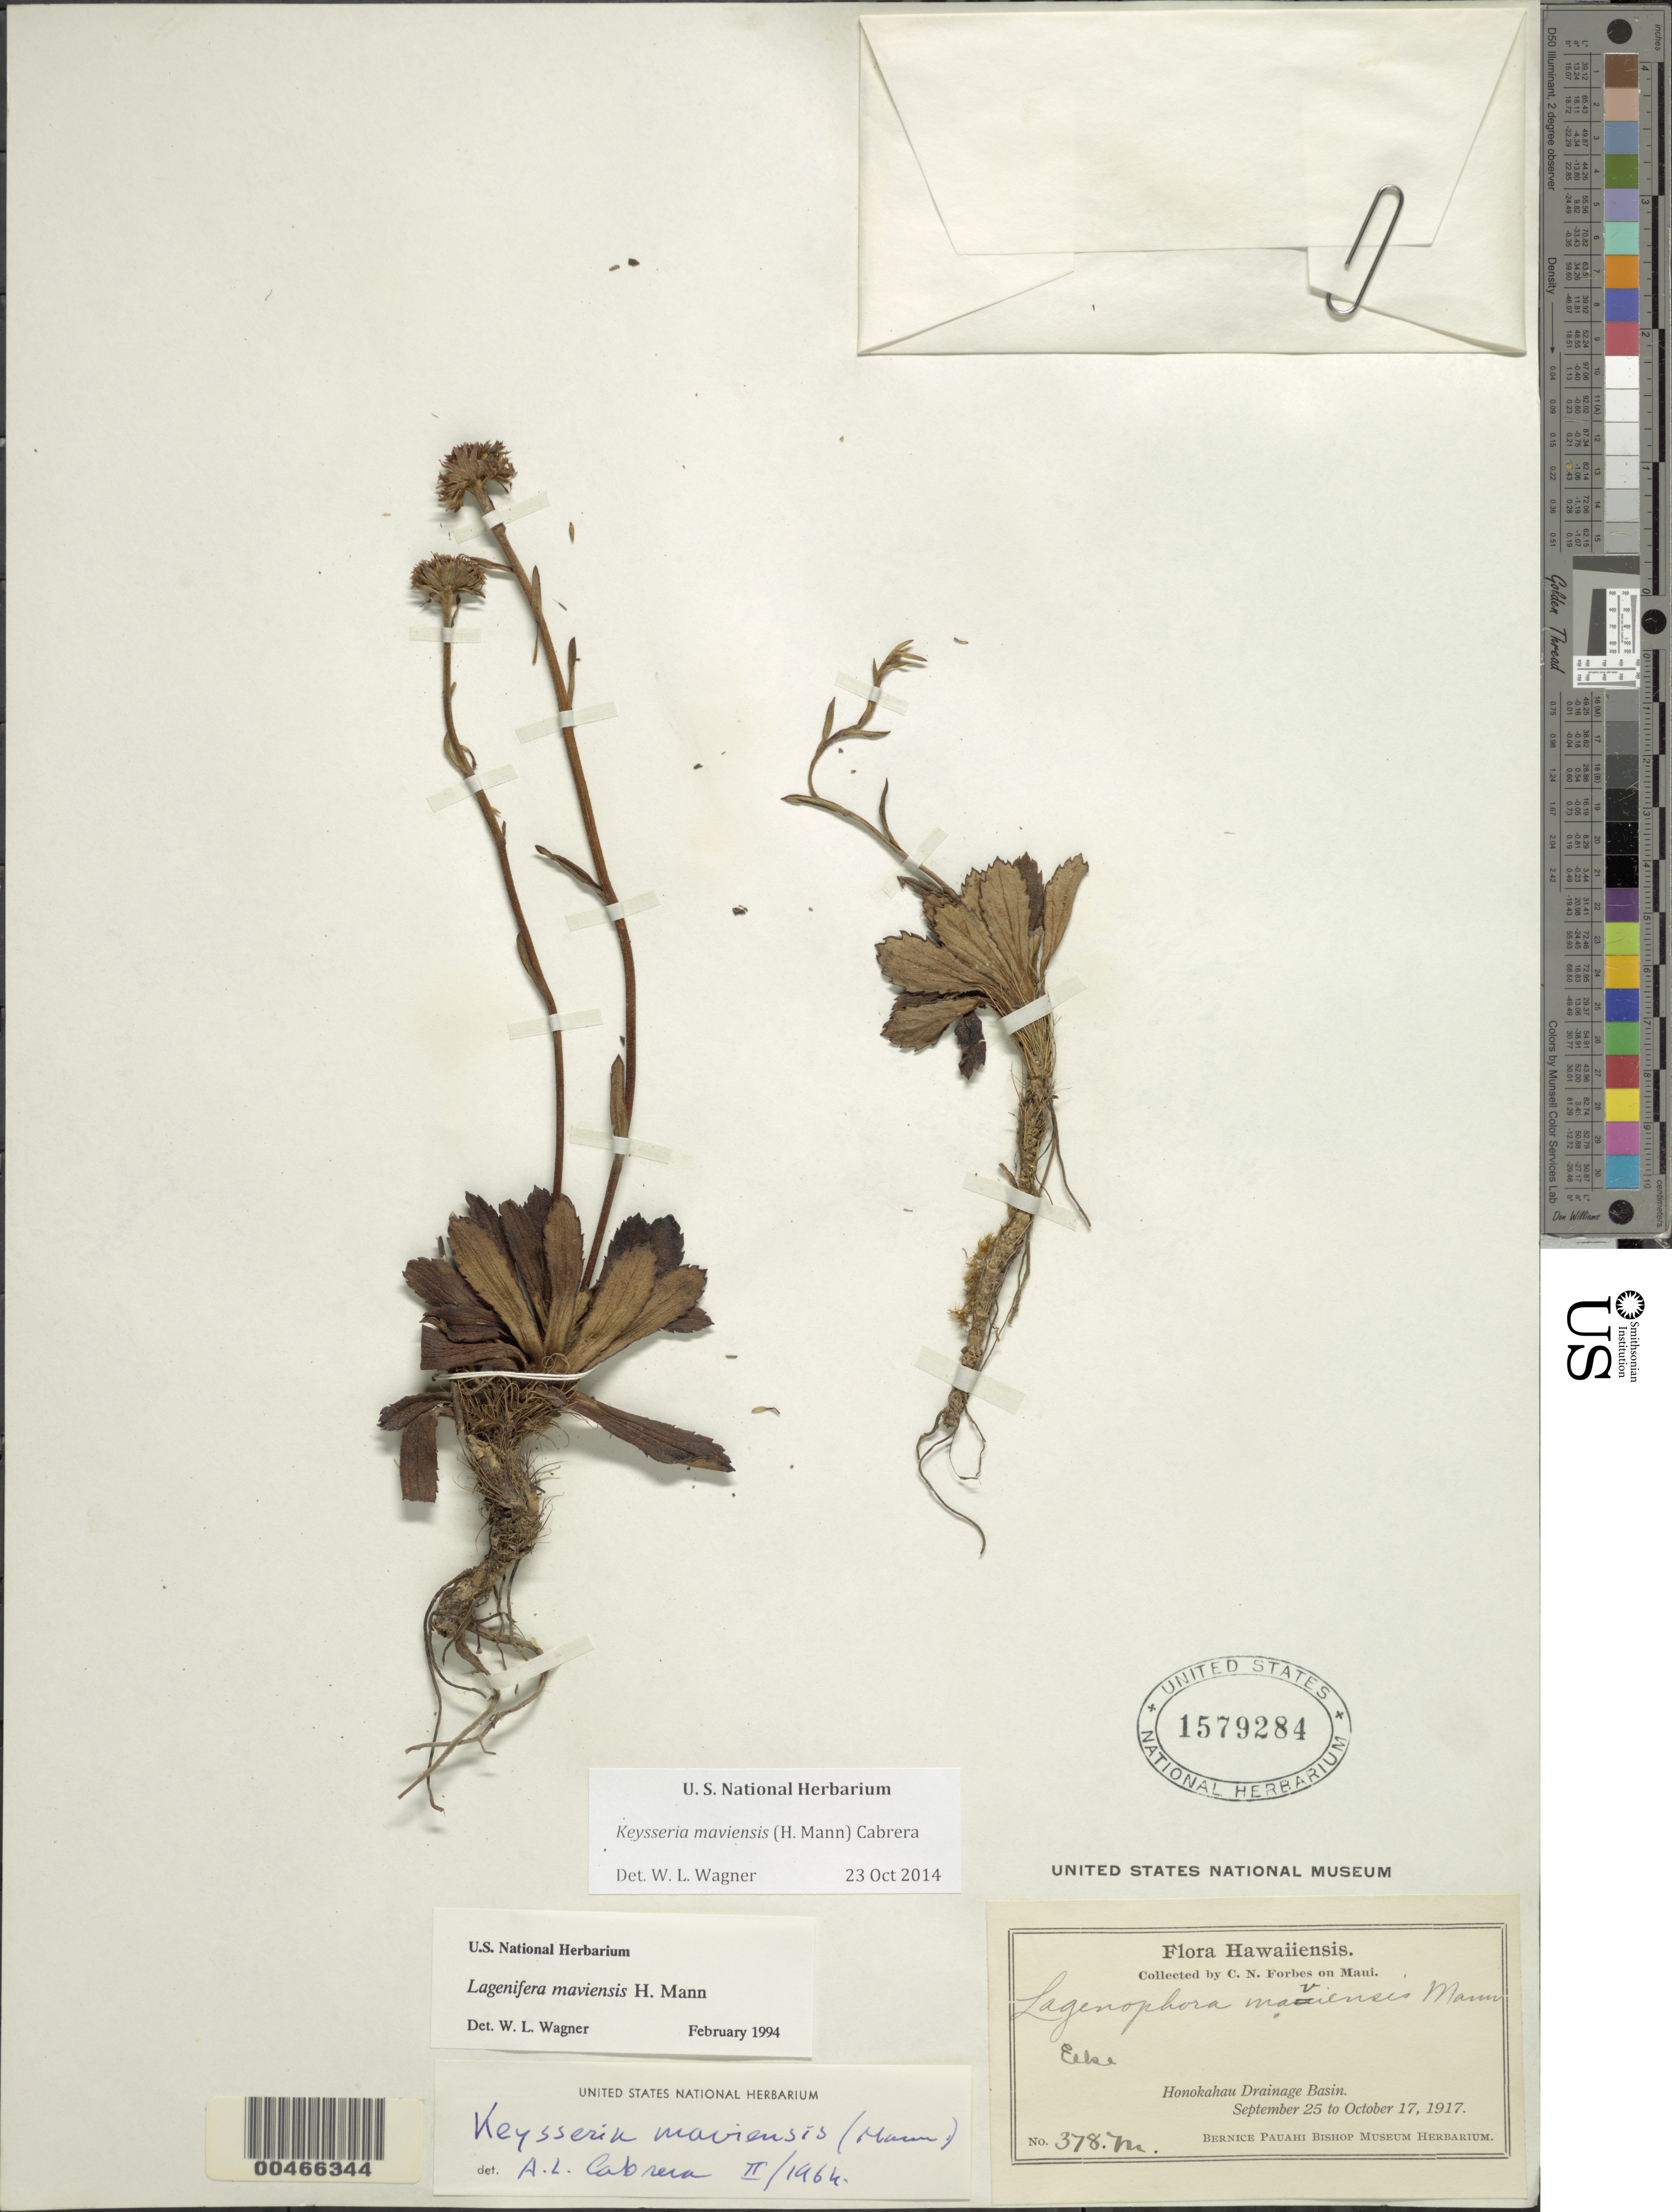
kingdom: Plantae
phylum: Tracheophyta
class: Magnoliopsida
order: Asterales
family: Asteraceae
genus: Keysseria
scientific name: Keysseria maviensis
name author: (H. Mann) Cabrera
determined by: Wagner, W. L., (BOT), Smithsonian Institution - National Museum of Natural History (UNITED STATES)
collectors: M. Hale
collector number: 378.M.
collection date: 1970-04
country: United States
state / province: Florida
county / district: Dade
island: Maui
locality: Just E of Big Pine key, Florida Keys.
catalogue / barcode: US 1579284